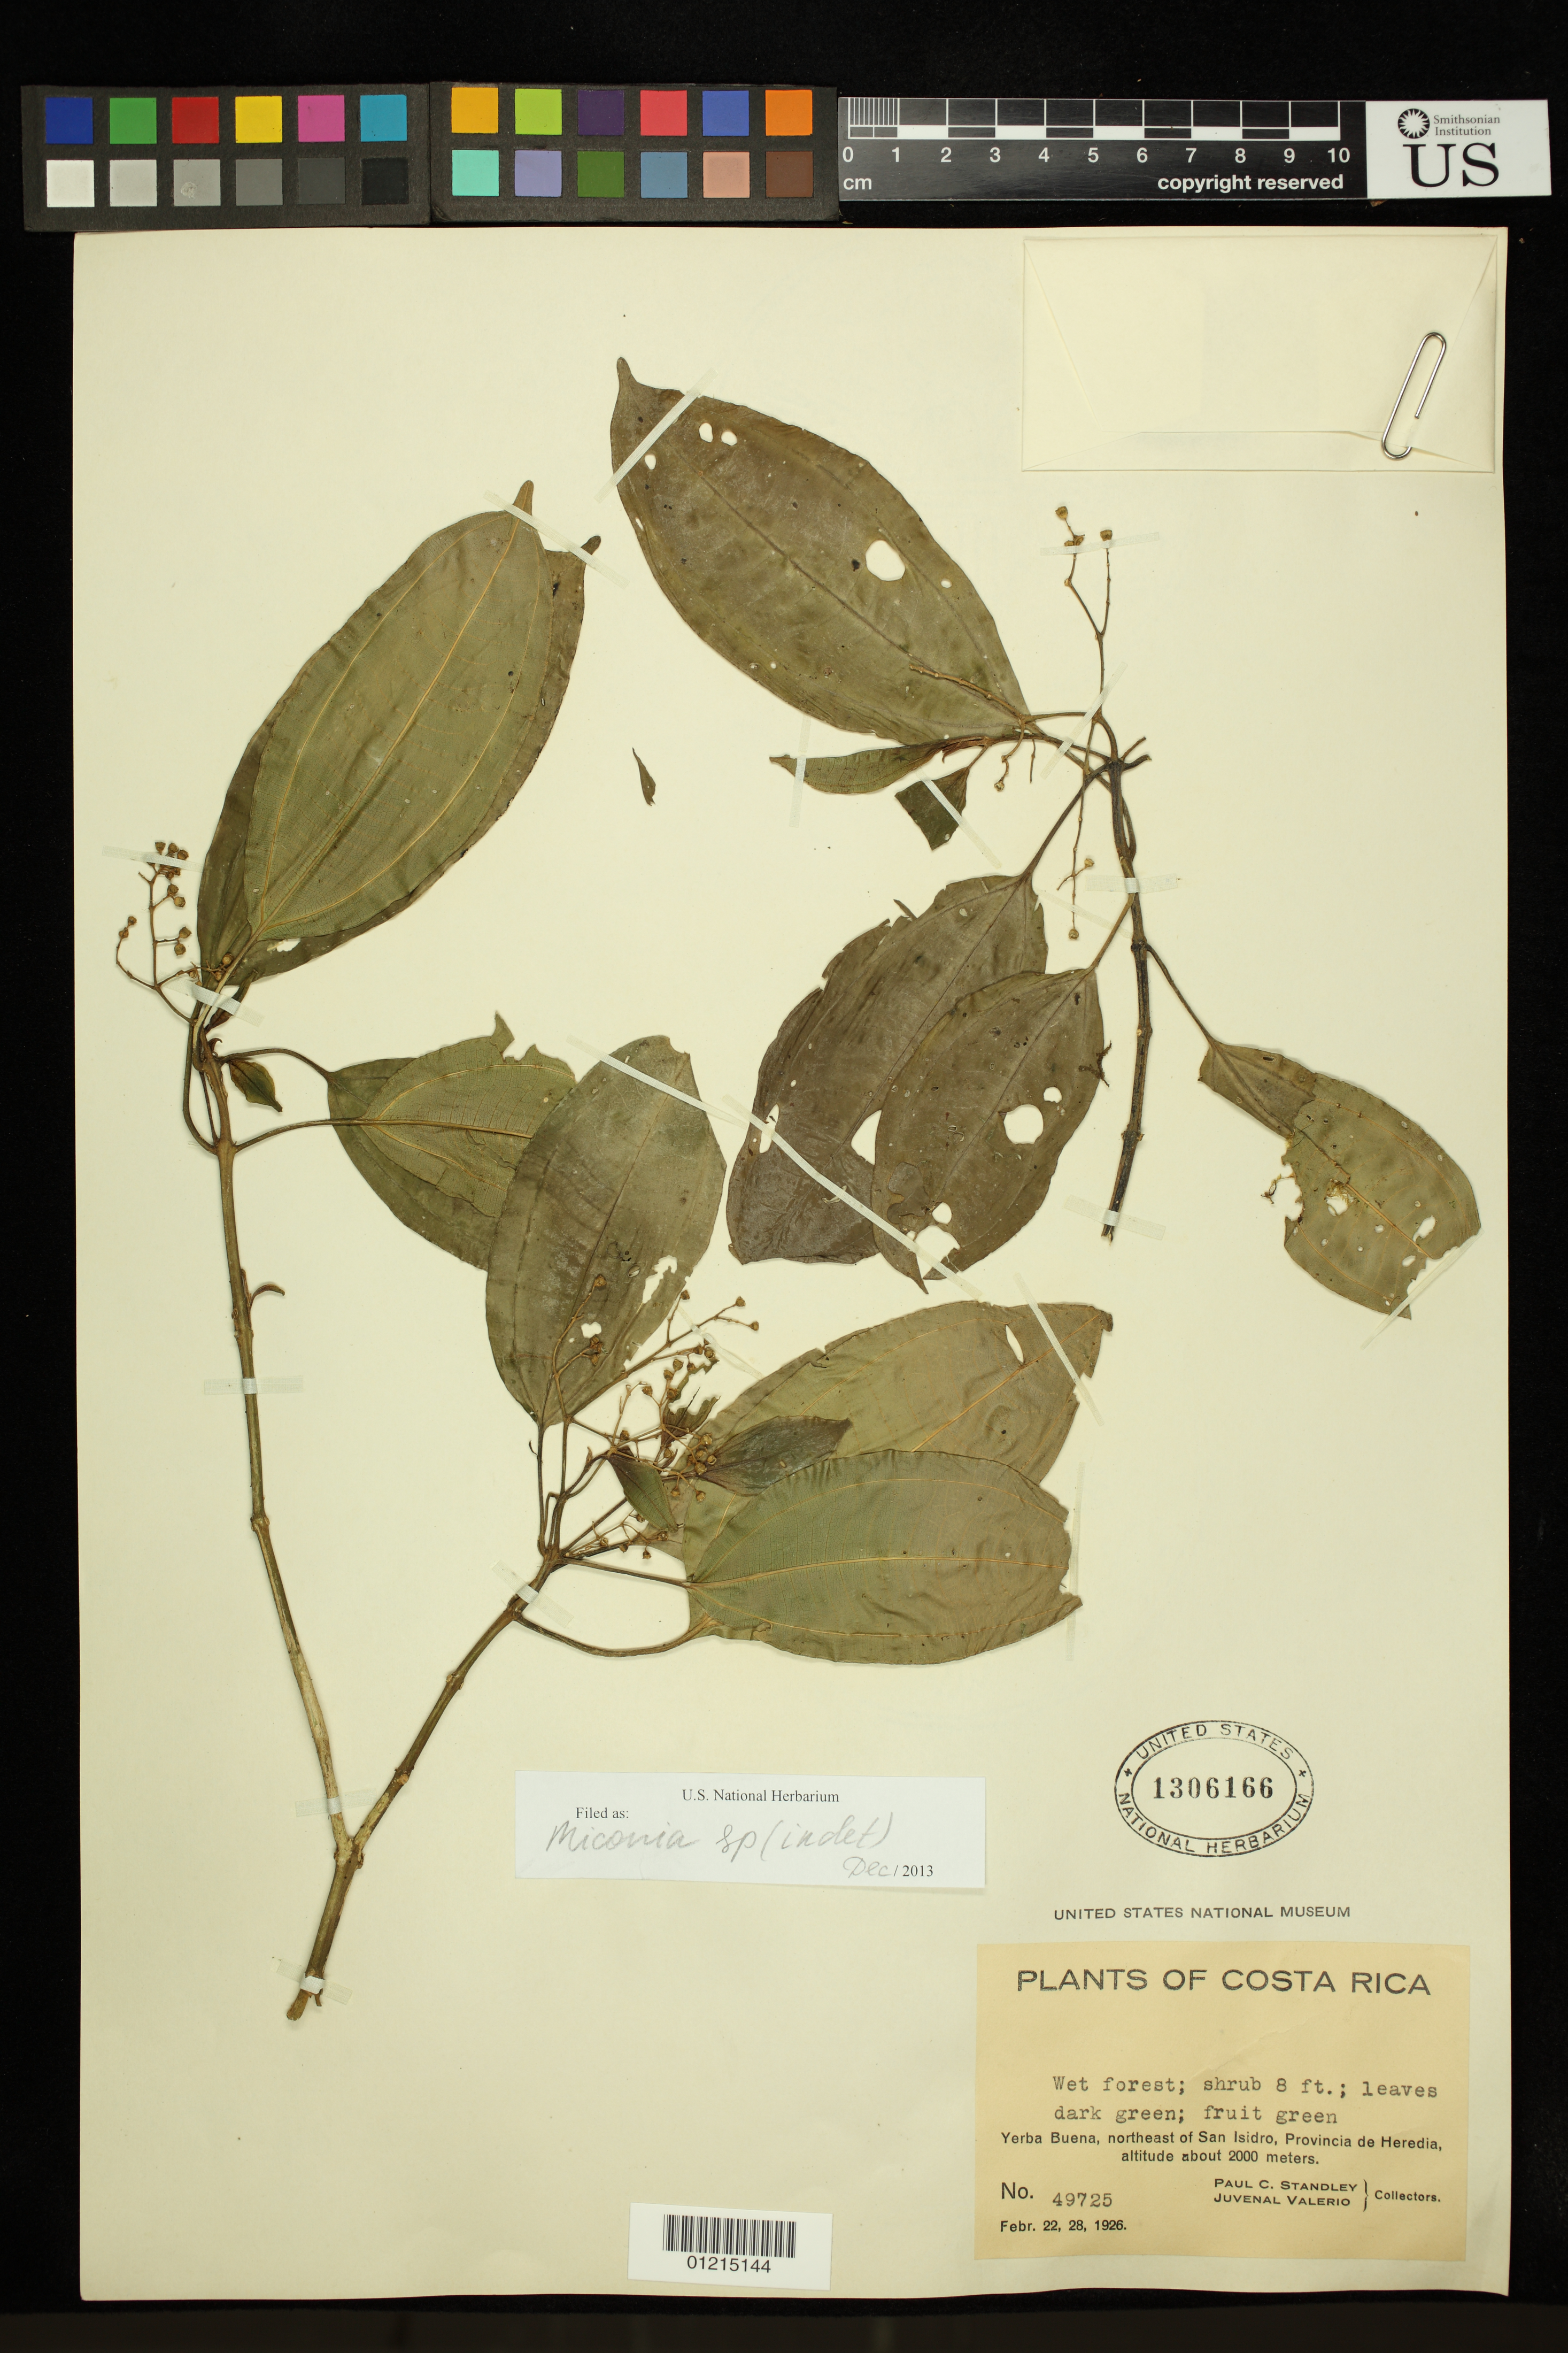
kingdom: Plantae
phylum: Tracheophyta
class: Magnoliopsida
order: Myrtales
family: Melastomataceae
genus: Miconia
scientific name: Miconia sp.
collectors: P. C. Standley & J. Valerio R.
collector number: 49725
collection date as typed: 22 Feb 1926 and 28 Feb 1926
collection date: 1926-02-22,1926-02-28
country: Costa Rica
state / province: Heredia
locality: Yerba Buena, NE of San Isidro.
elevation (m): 2000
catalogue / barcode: US 1306166